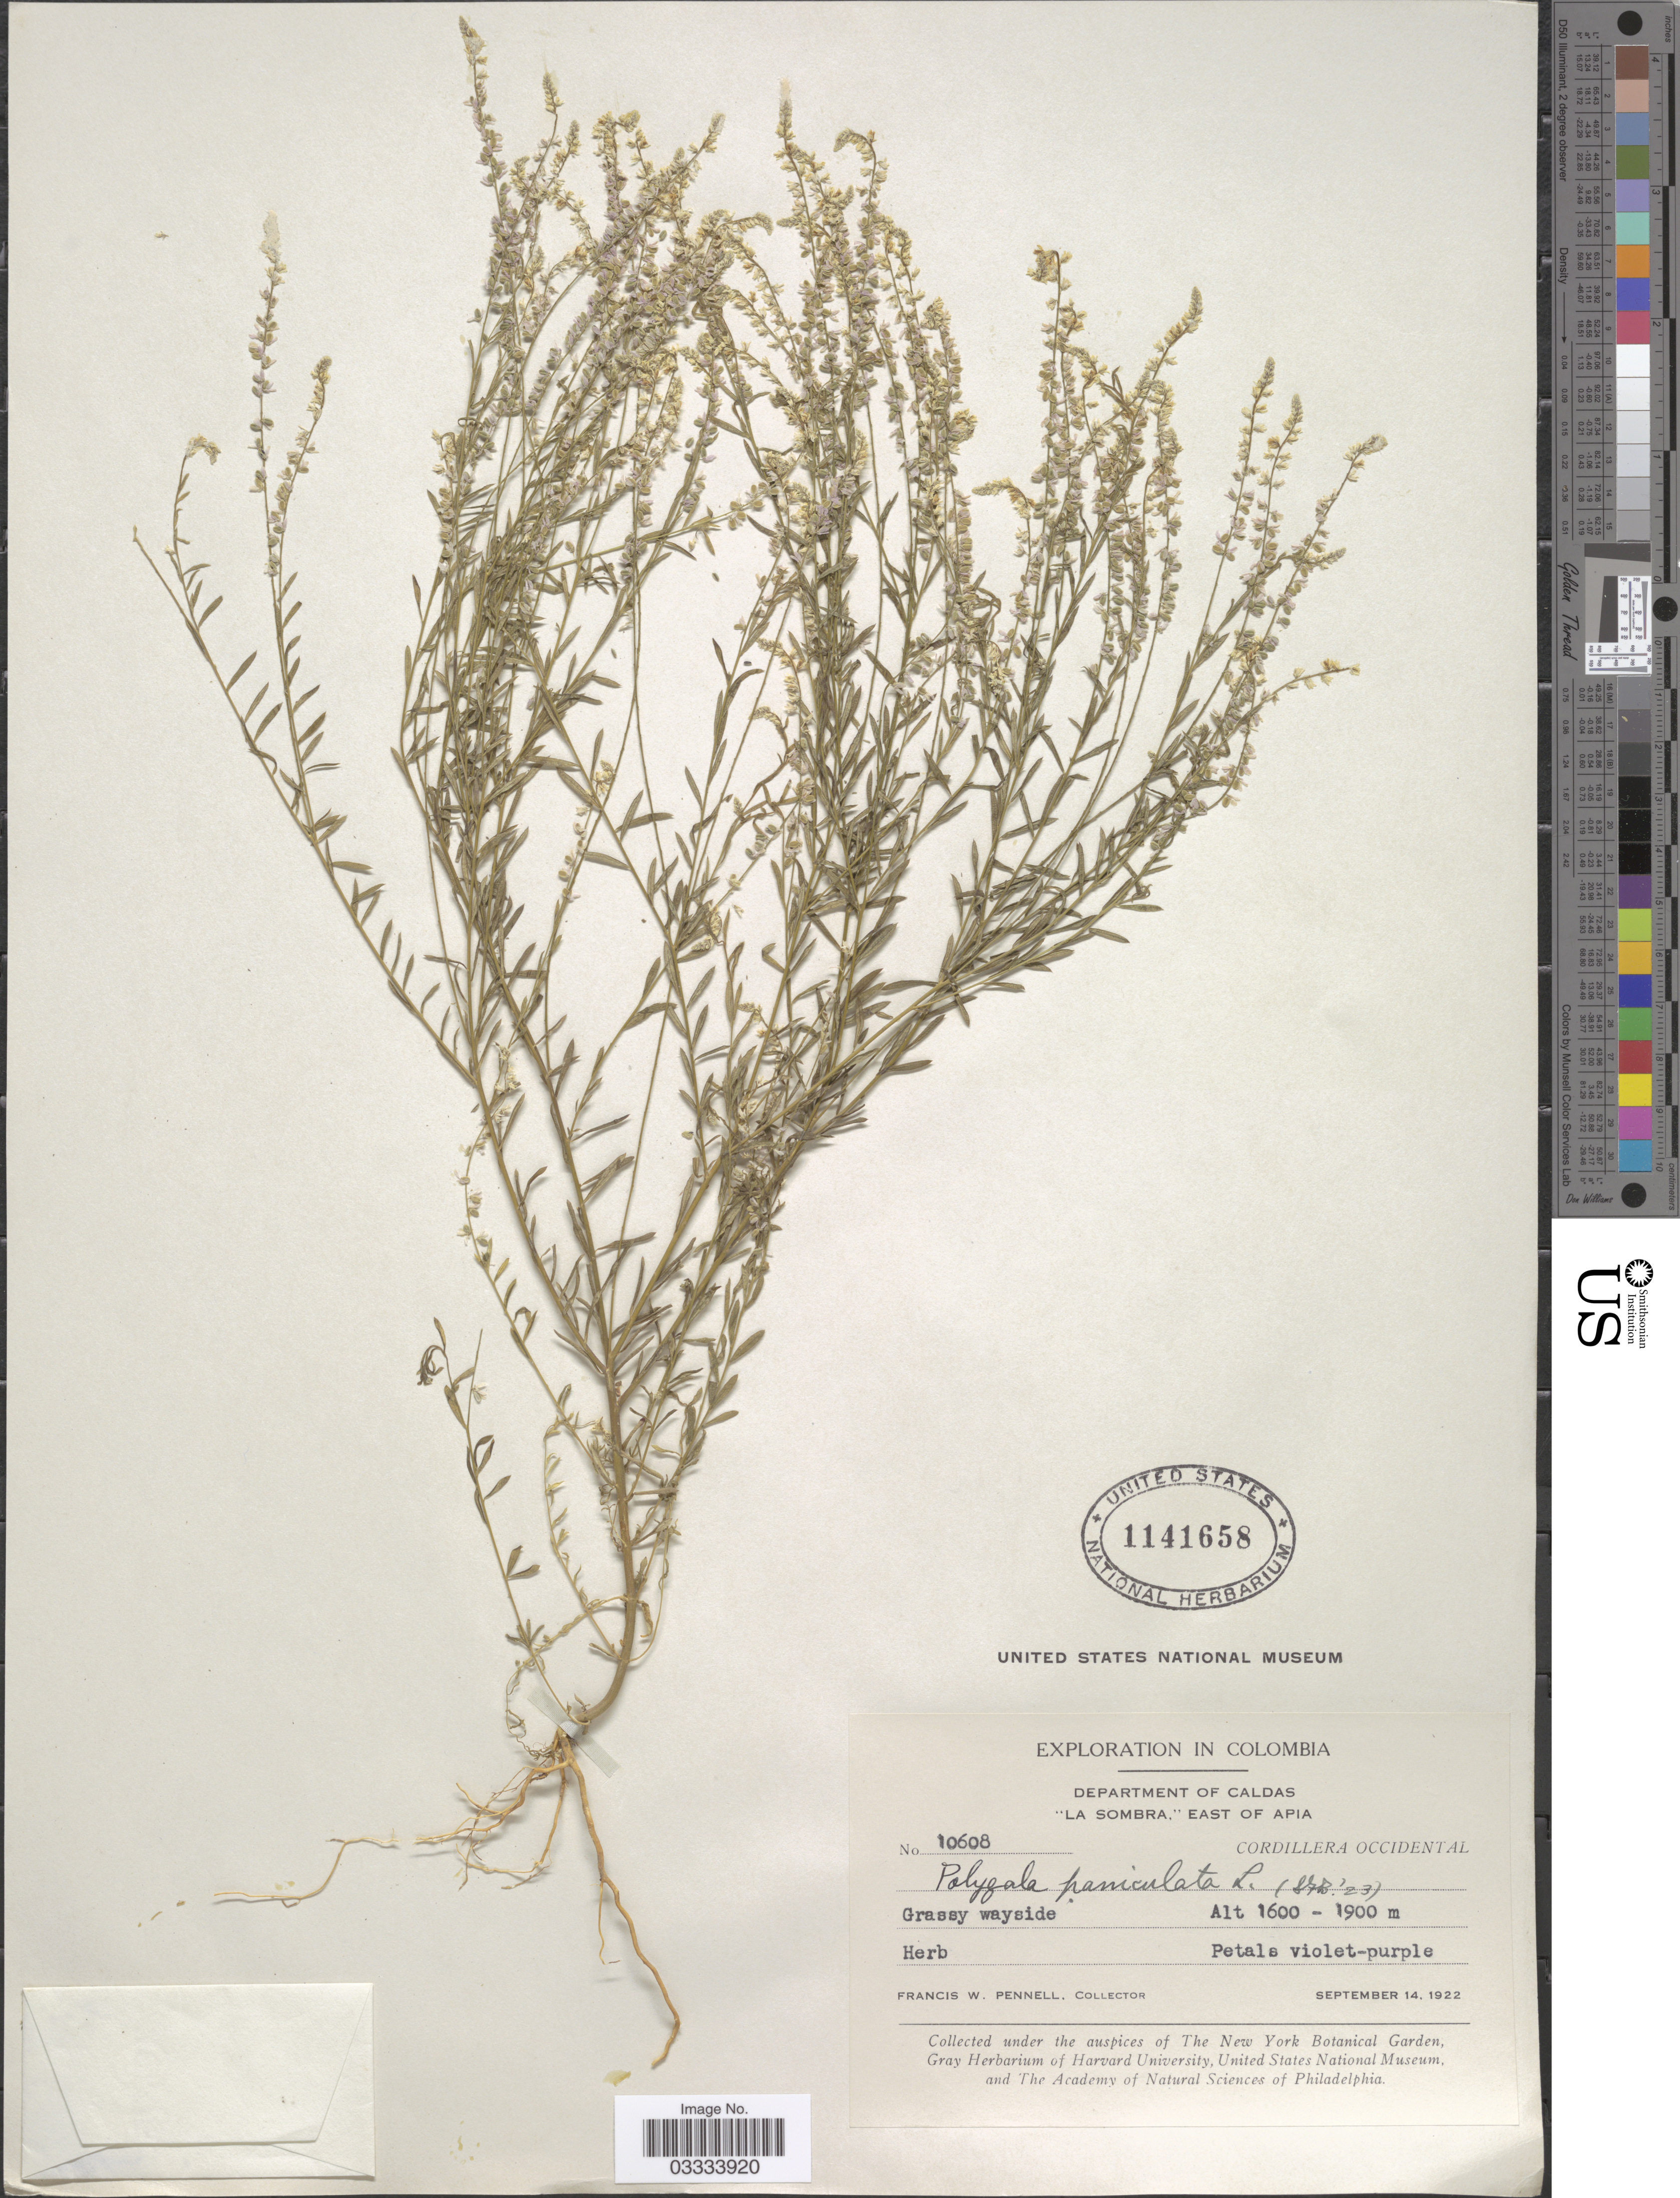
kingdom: Plantae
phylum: Tracheophyta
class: Magnoliopsida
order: Fabales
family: Polygalaceae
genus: Polygala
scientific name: Polygala paniculata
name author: L.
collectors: F. W. Pennell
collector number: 10608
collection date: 1922-09-14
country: Colombia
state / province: Caldas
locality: Department of Caldas. "La Sombra," East of Apia. Cordillera Occidental.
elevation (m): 1600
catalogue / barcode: US 1141658